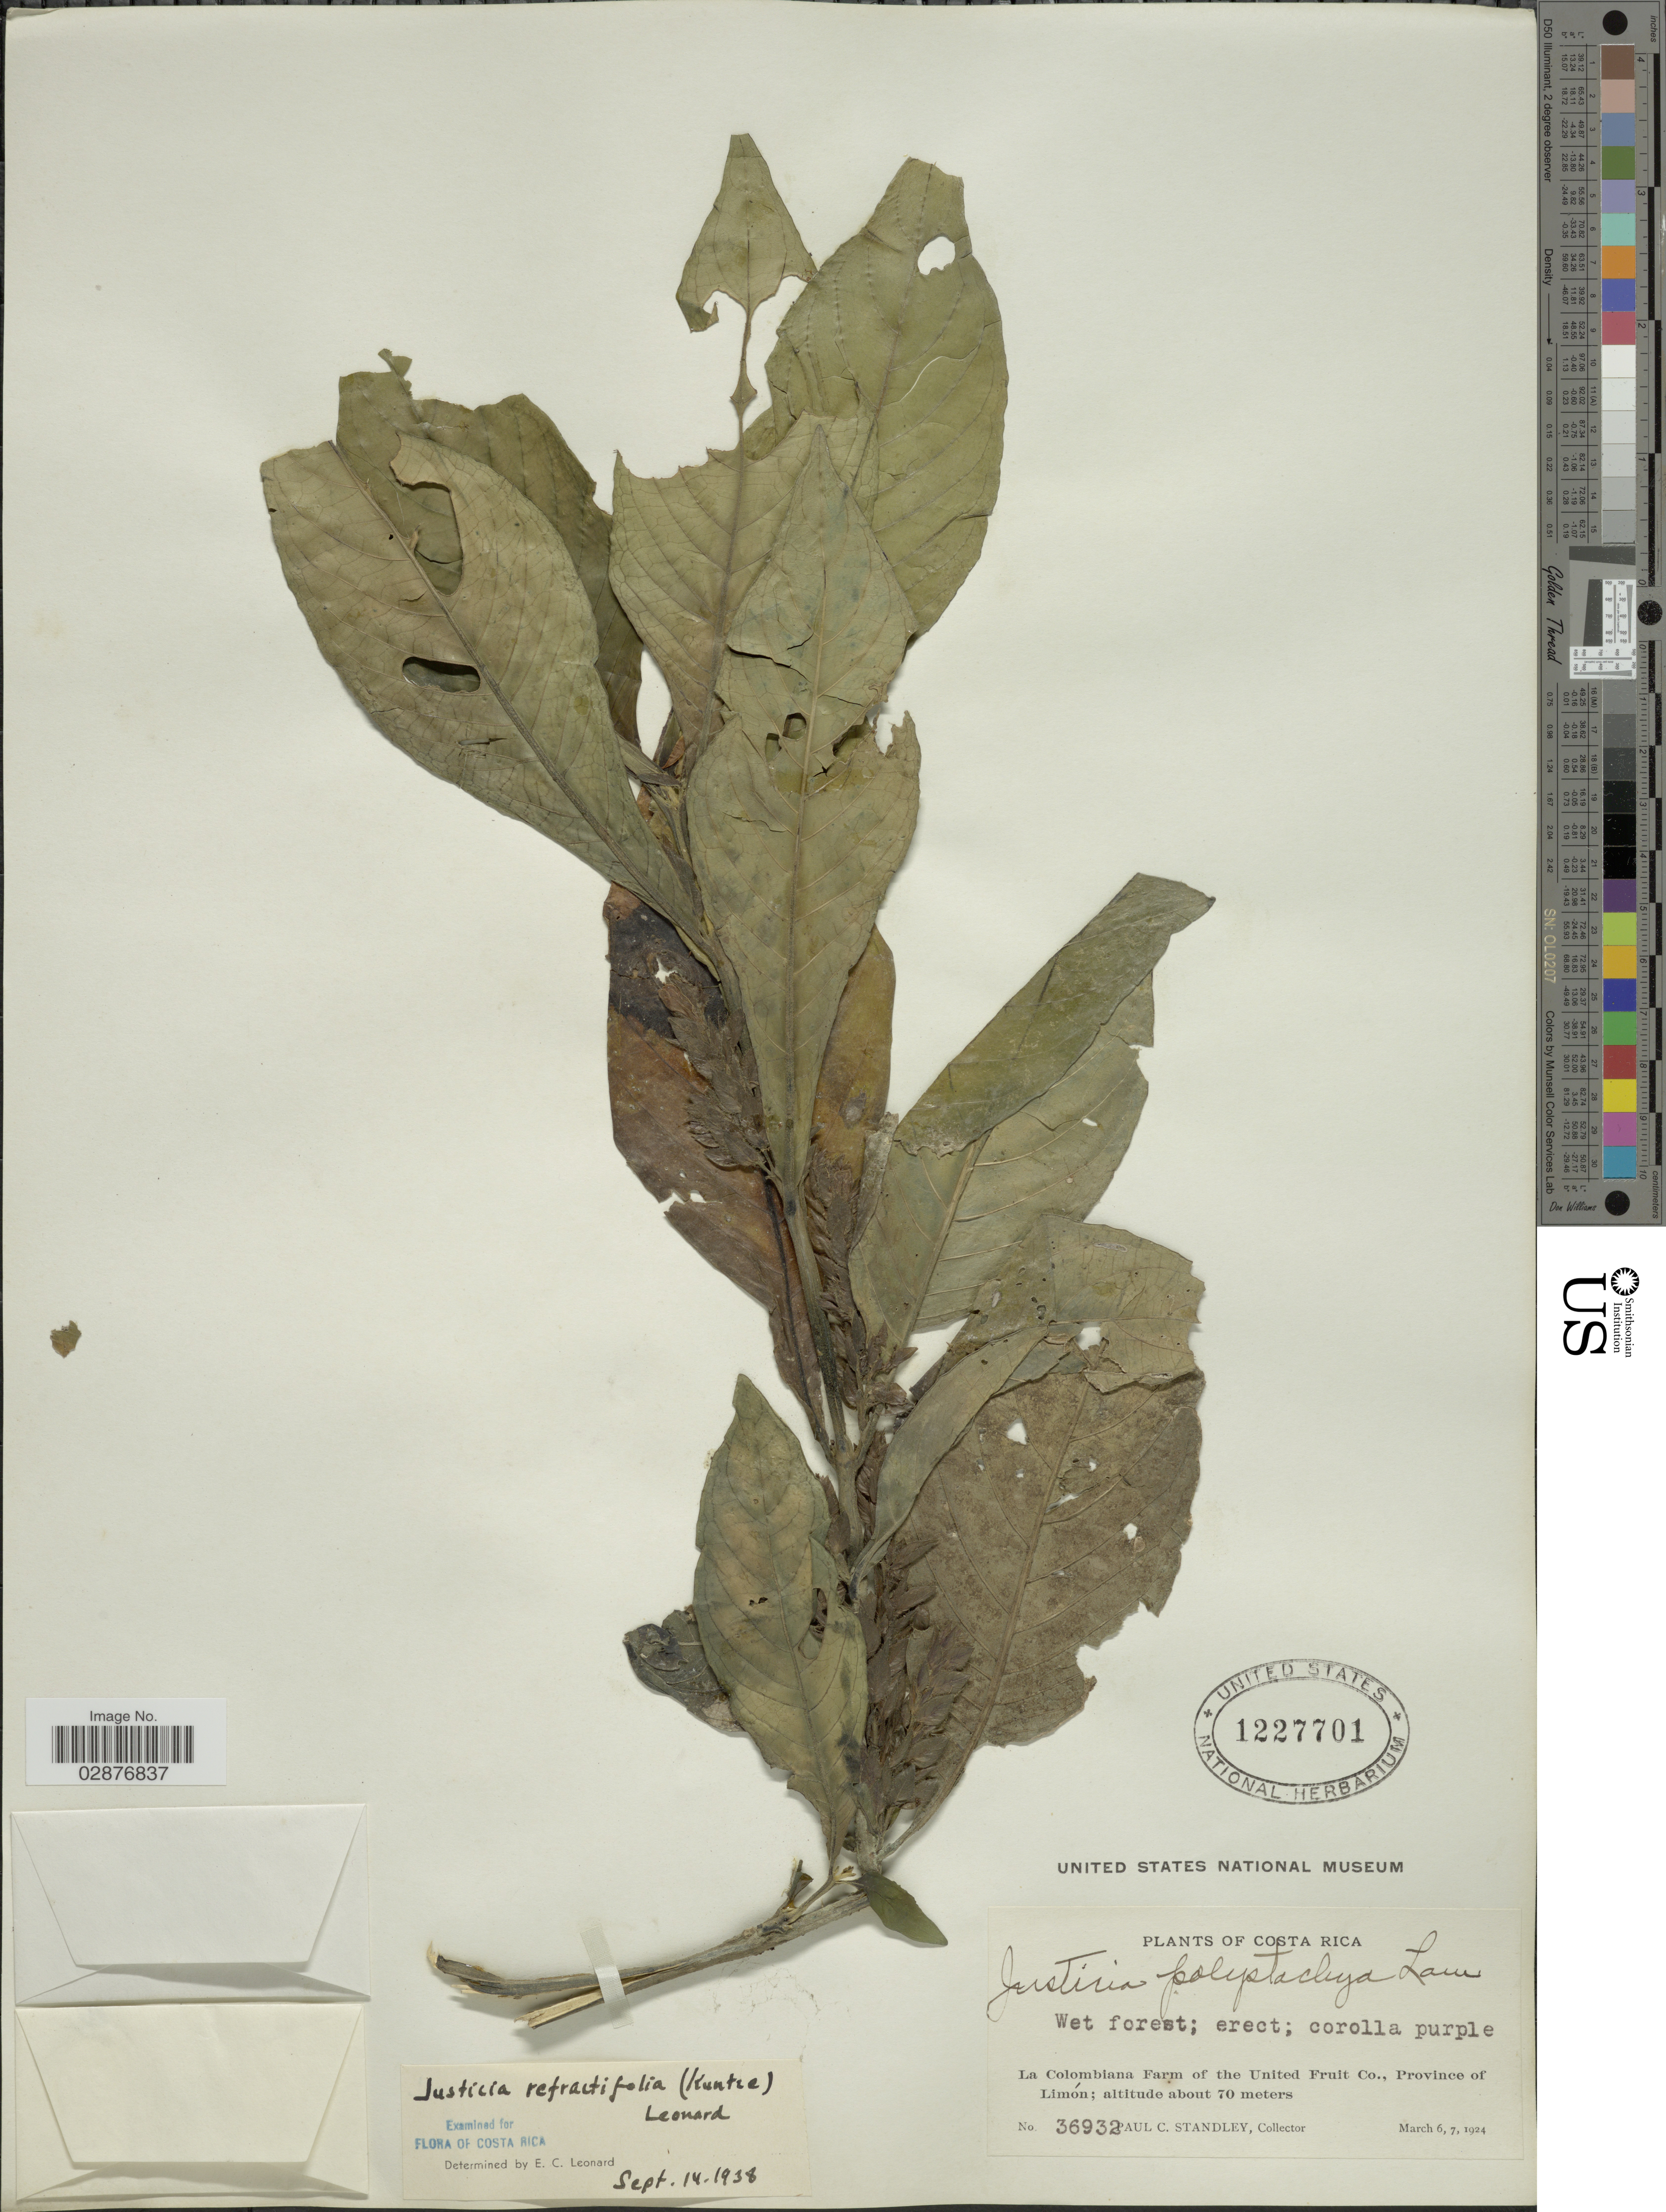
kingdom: Plantae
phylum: Tracheophyta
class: Magnoliopsida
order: Lamiales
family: Acanthaceae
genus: Justicia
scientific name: Justicia refractifolia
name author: (Kuntze) Leonard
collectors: P. C. Standley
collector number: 36932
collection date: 1924-03-06/1924-03-07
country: Costa Rica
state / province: Limón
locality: La Colombiana Farm of the United Fruit Co.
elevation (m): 70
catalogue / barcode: US 1227701